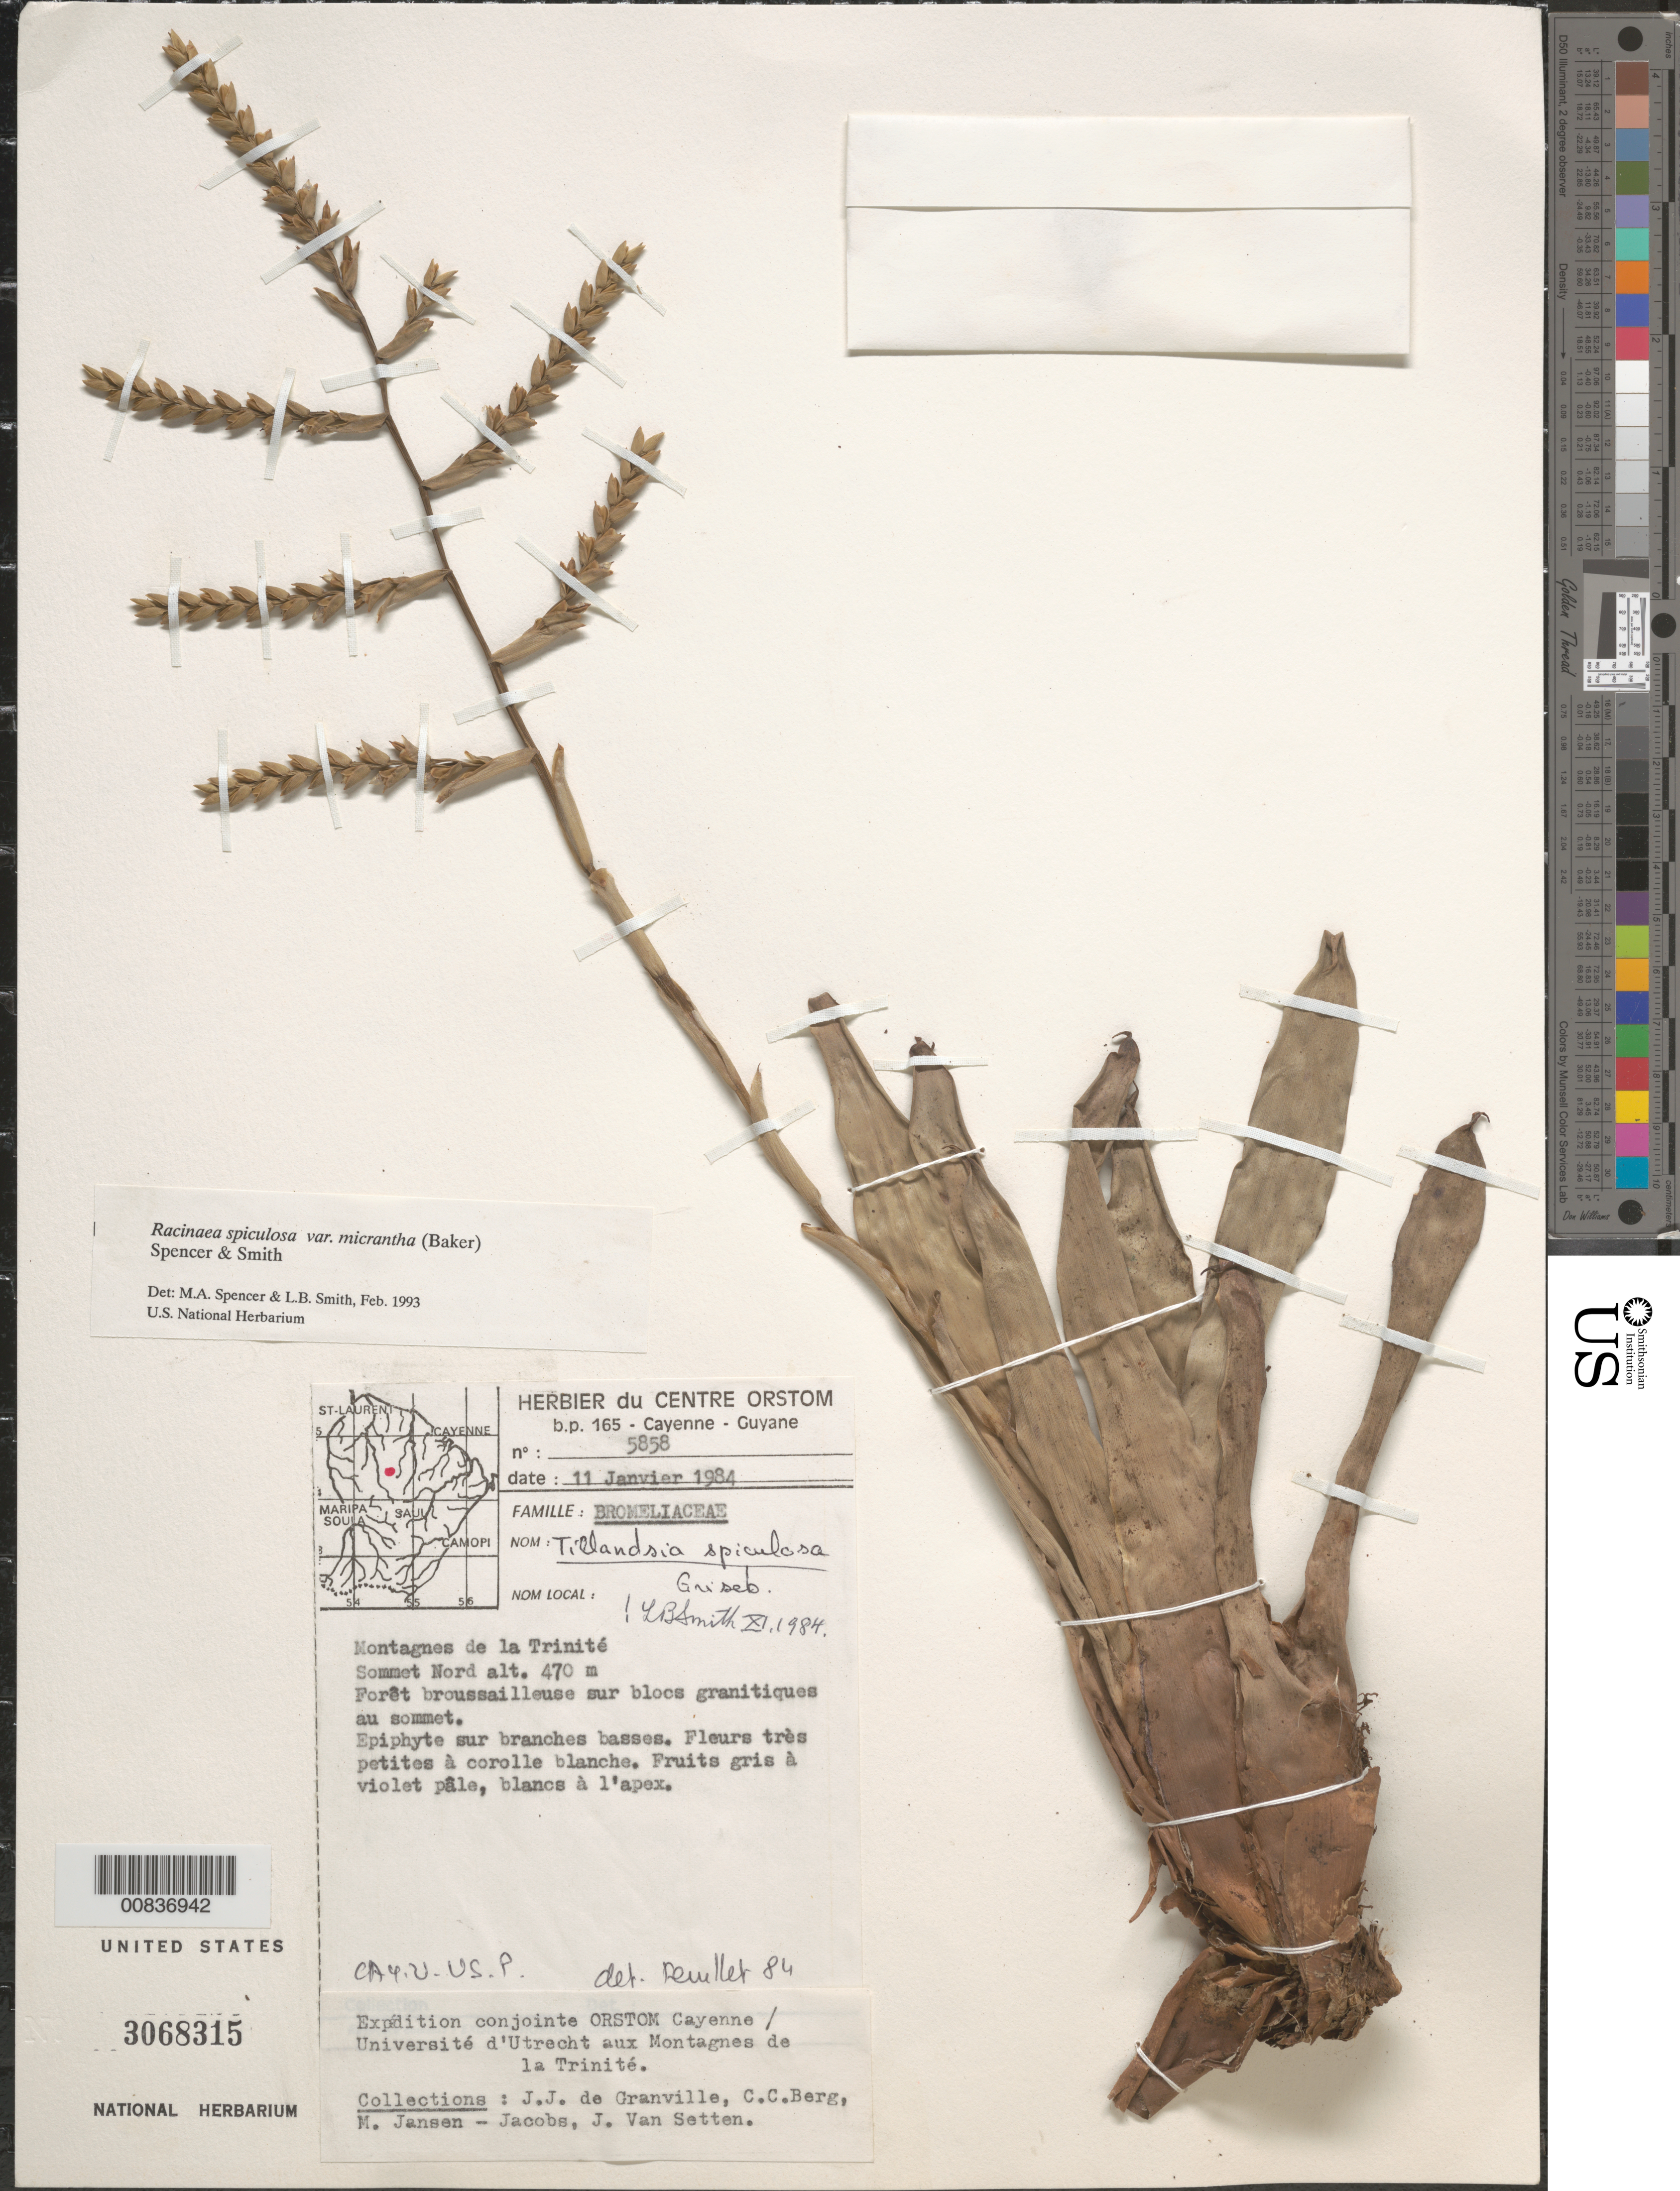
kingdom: Plantae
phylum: Tracheophyta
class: Liliopsida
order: Poales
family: Bromeliaceae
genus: Racinaea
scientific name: Racinaea spiculosa var. micrantha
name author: (Baker) M.A. Spencer & L.B. Sm.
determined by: Spencer, M. A.; Smith, L. B.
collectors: J.-J. de Granville, C. C. Berg, M. J. Jansen-Jacobs & J. van Setten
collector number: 5858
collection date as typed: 11-Jan-84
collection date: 1984-01-11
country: French Guiana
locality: Montagnes de la Trinité, sommet Nord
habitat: Forêt brousailleuse sur blocs granitiques au sommet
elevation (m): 470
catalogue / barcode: US 3068315